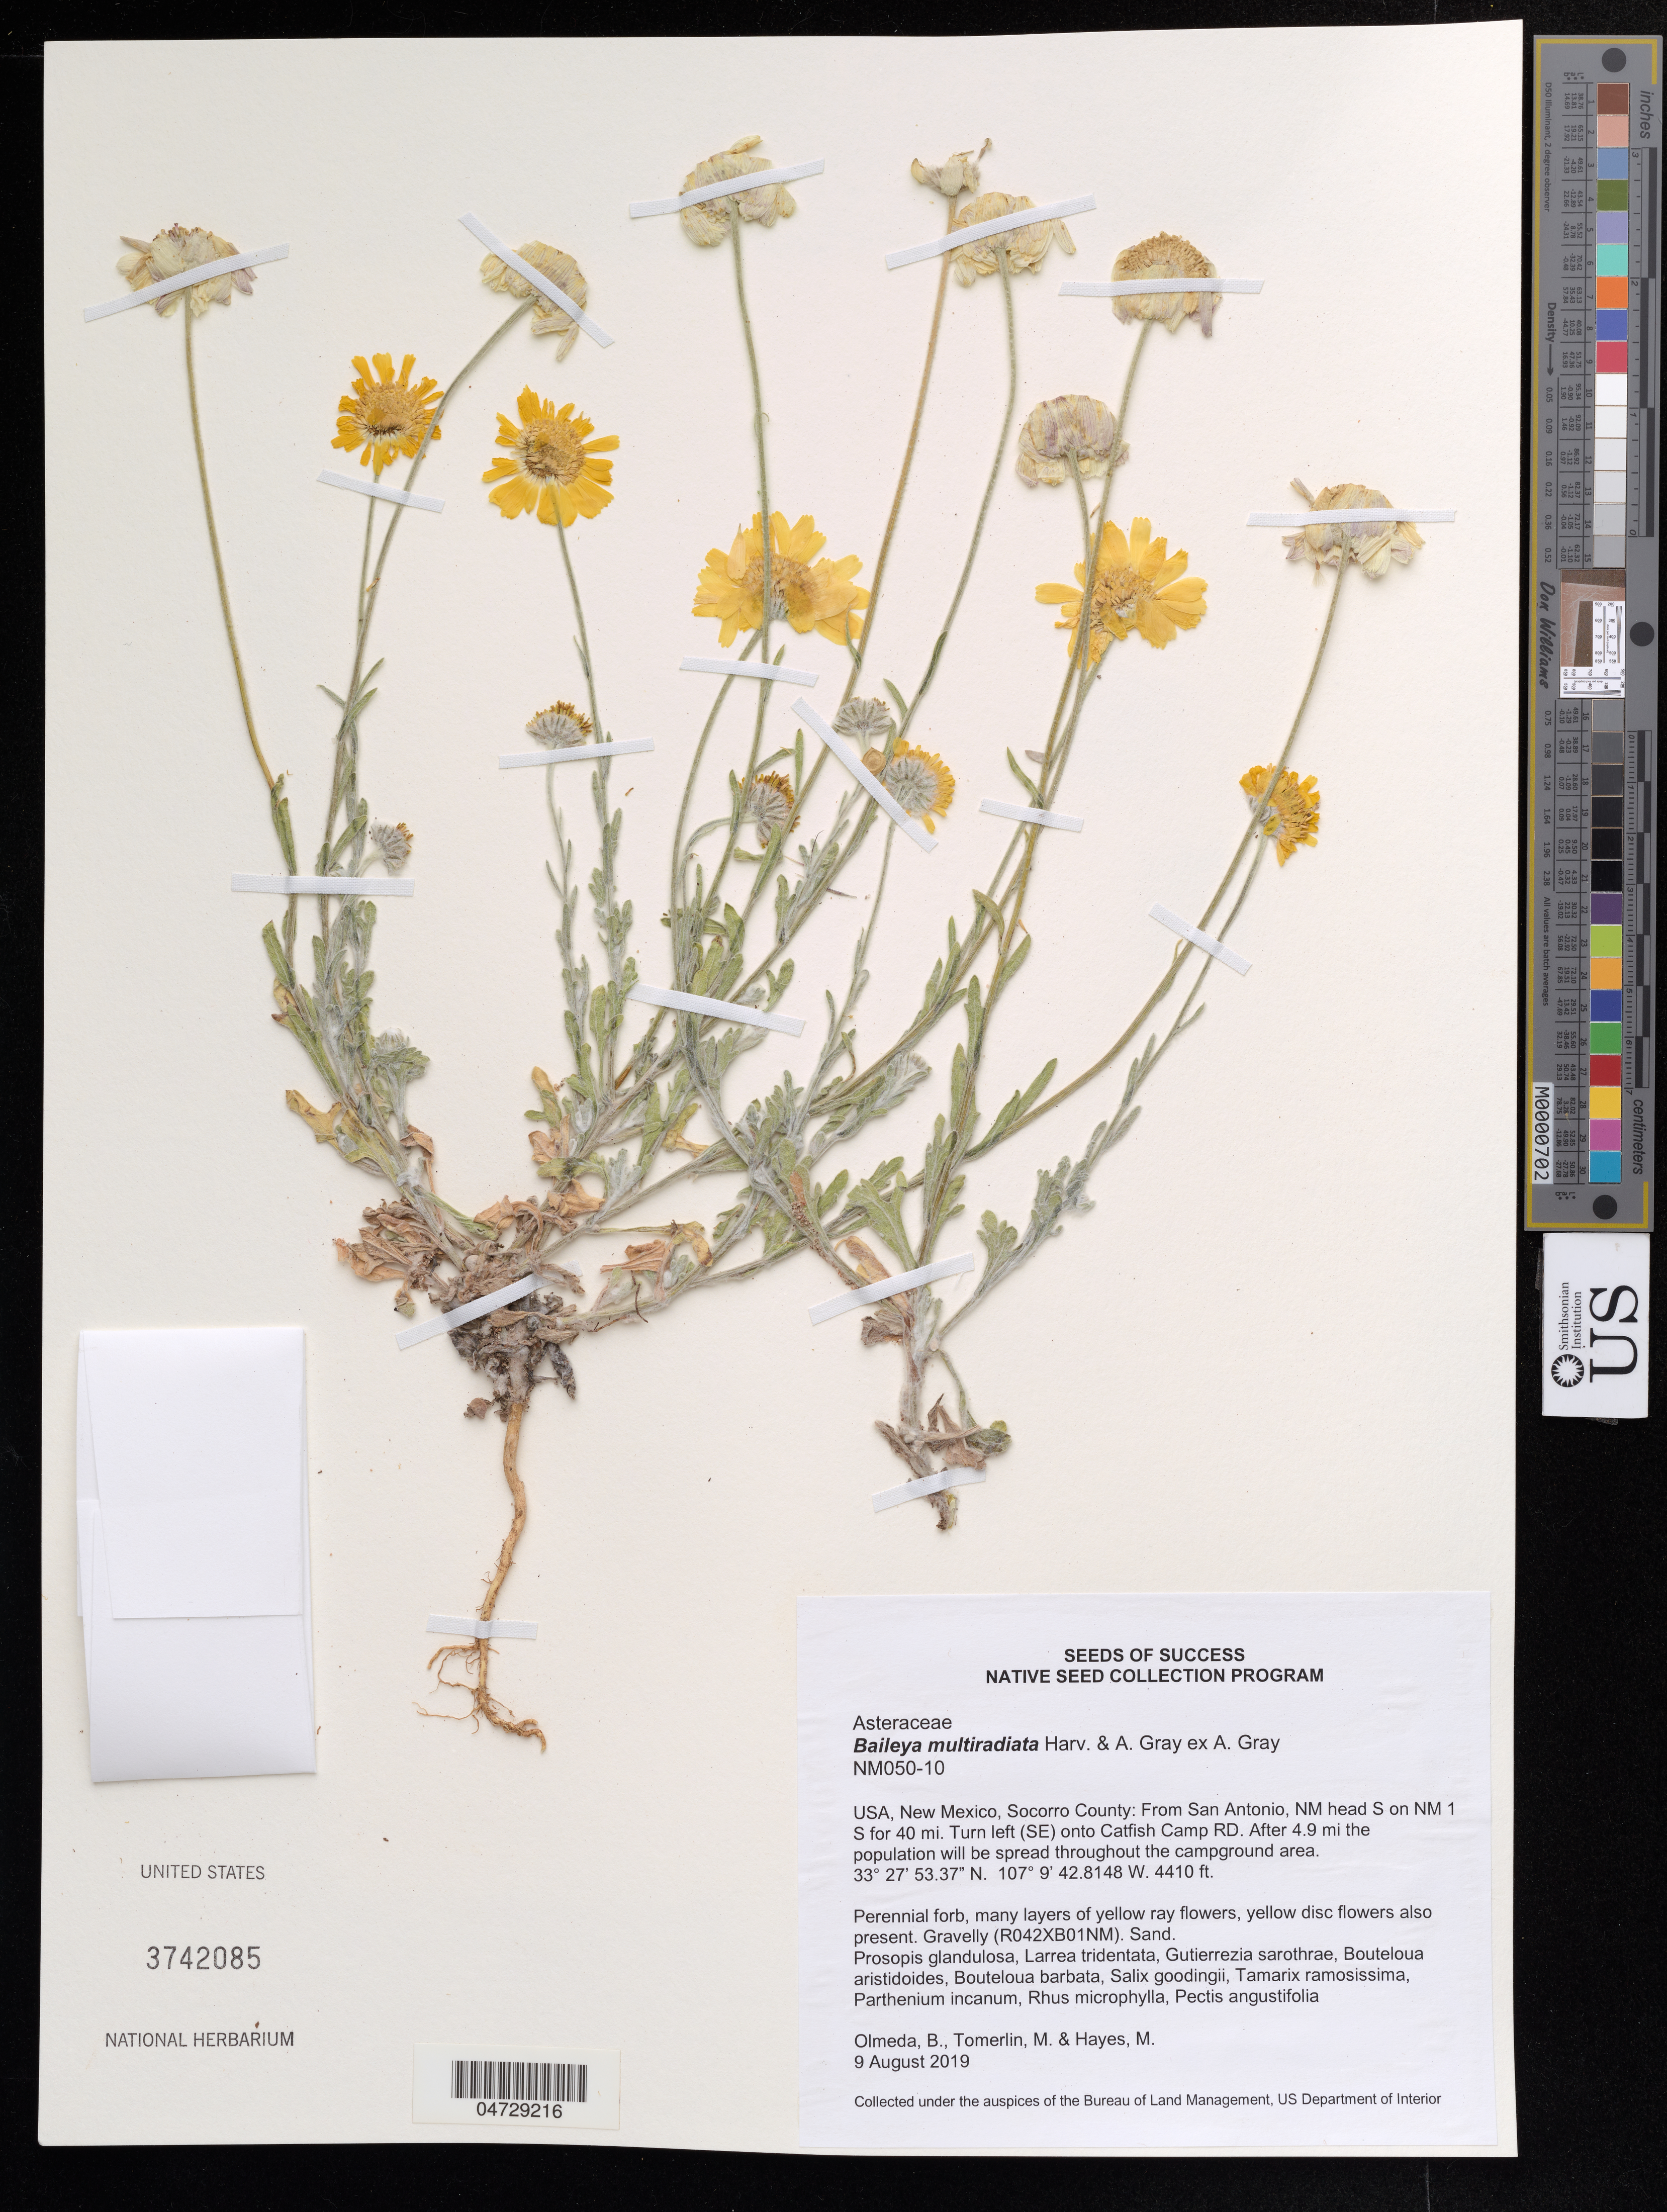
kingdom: Plantae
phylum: Tracheophyta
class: Magnoliopsida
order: Asterales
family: Asteraceae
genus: Baileya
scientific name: Baileya multiradiata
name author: Harv. & A. Gray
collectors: B. Olmeda, M. Tomerlin & M. Hayes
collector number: NM050-10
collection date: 2019-08-09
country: United States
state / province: New Mexico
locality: Socorro County: From San Antionio, NM head S on NM 1 S for 40 mi., Turn left (SE) onto Catfish Camp RD.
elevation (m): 1344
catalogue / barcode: US 3742085